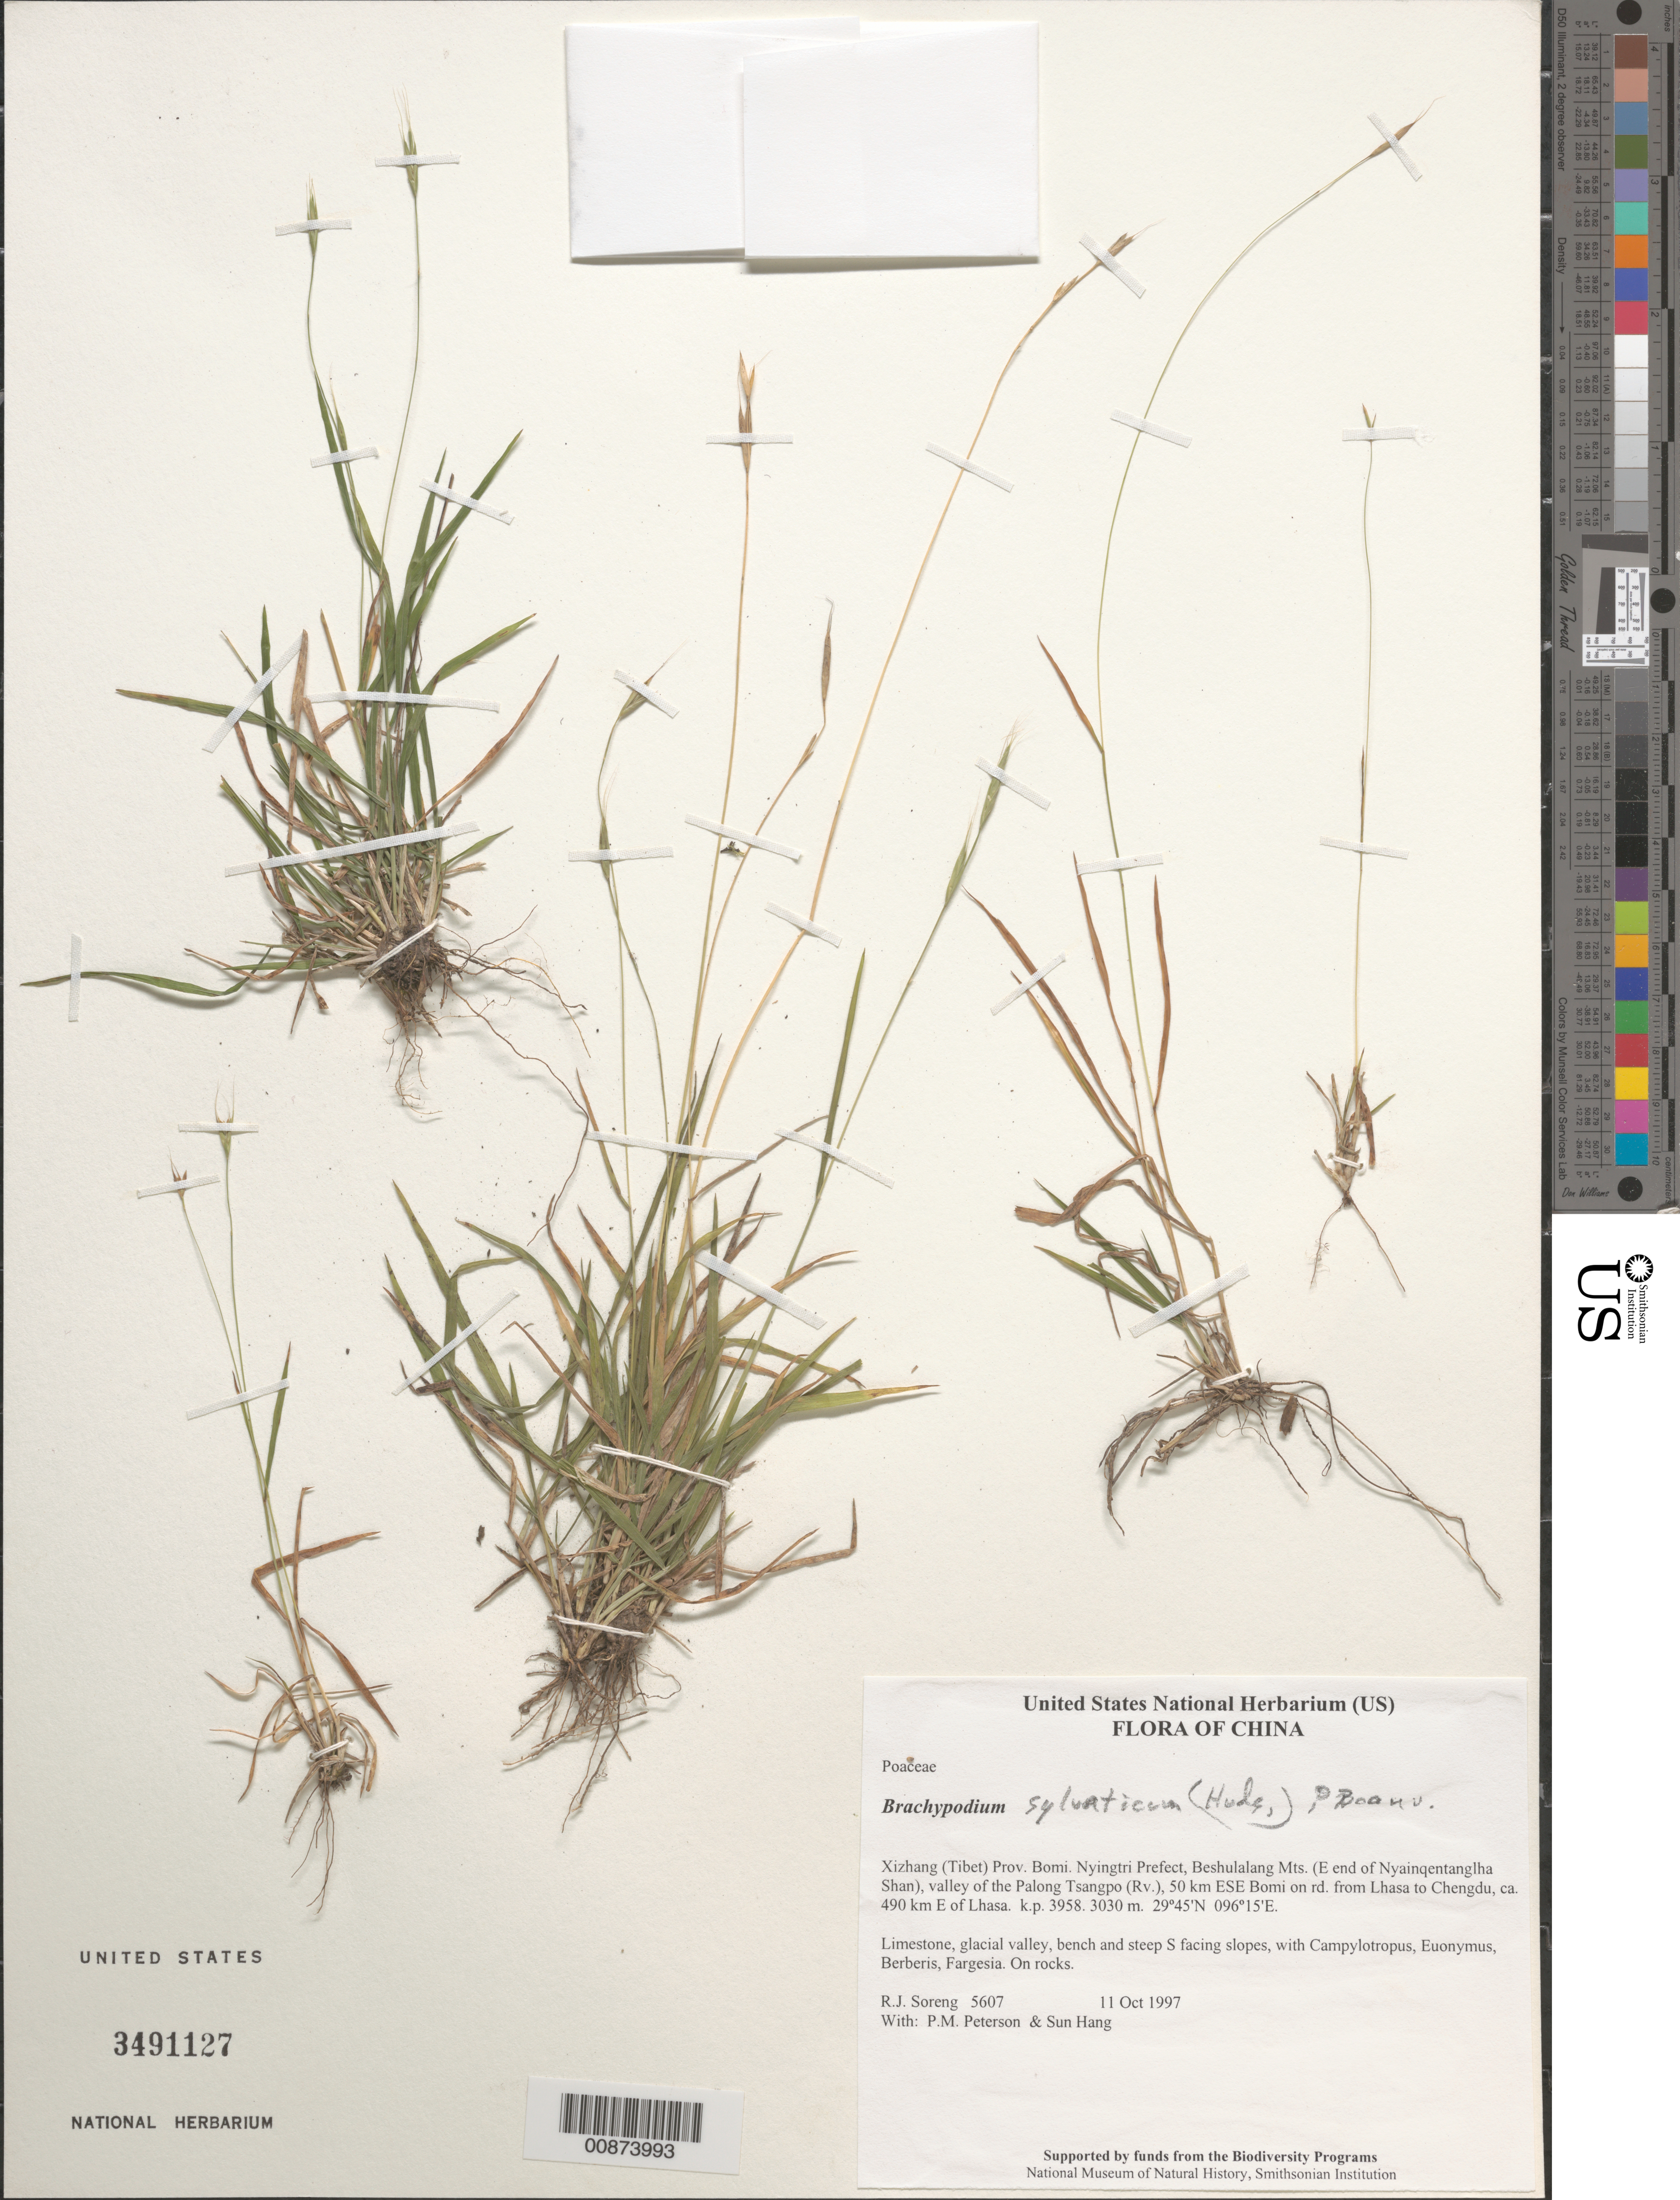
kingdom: Plantae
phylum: Tracheophyta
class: Liliopsida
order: Poales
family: Poaceae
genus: Brachypodium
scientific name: Brachypodium sylvaticum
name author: (Huds.) P. Beauv.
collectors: R. J. Soreng, P. M. Peterson & Sun Hang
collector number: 5607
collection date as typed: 11 Oct 1997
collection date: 1997-10-11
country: China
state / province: Xizang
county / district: Bomi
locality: Nyingtri Prefect, Beshulalang Mts. (E end of Nyainqentanglha Shan), valley of the Palong Tsangpo (Rv.), 50 km ESE Bomi on rd. from Lhasa to Chengdu, ca. 490 km E of Lhasa. k.p. 3958.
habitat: Limestone, glacial valley, bench and steep S facing slopes, with Campylotropus, Euonymus, Berberis, Fargesia.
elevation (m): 3030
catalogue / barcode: US 3491127